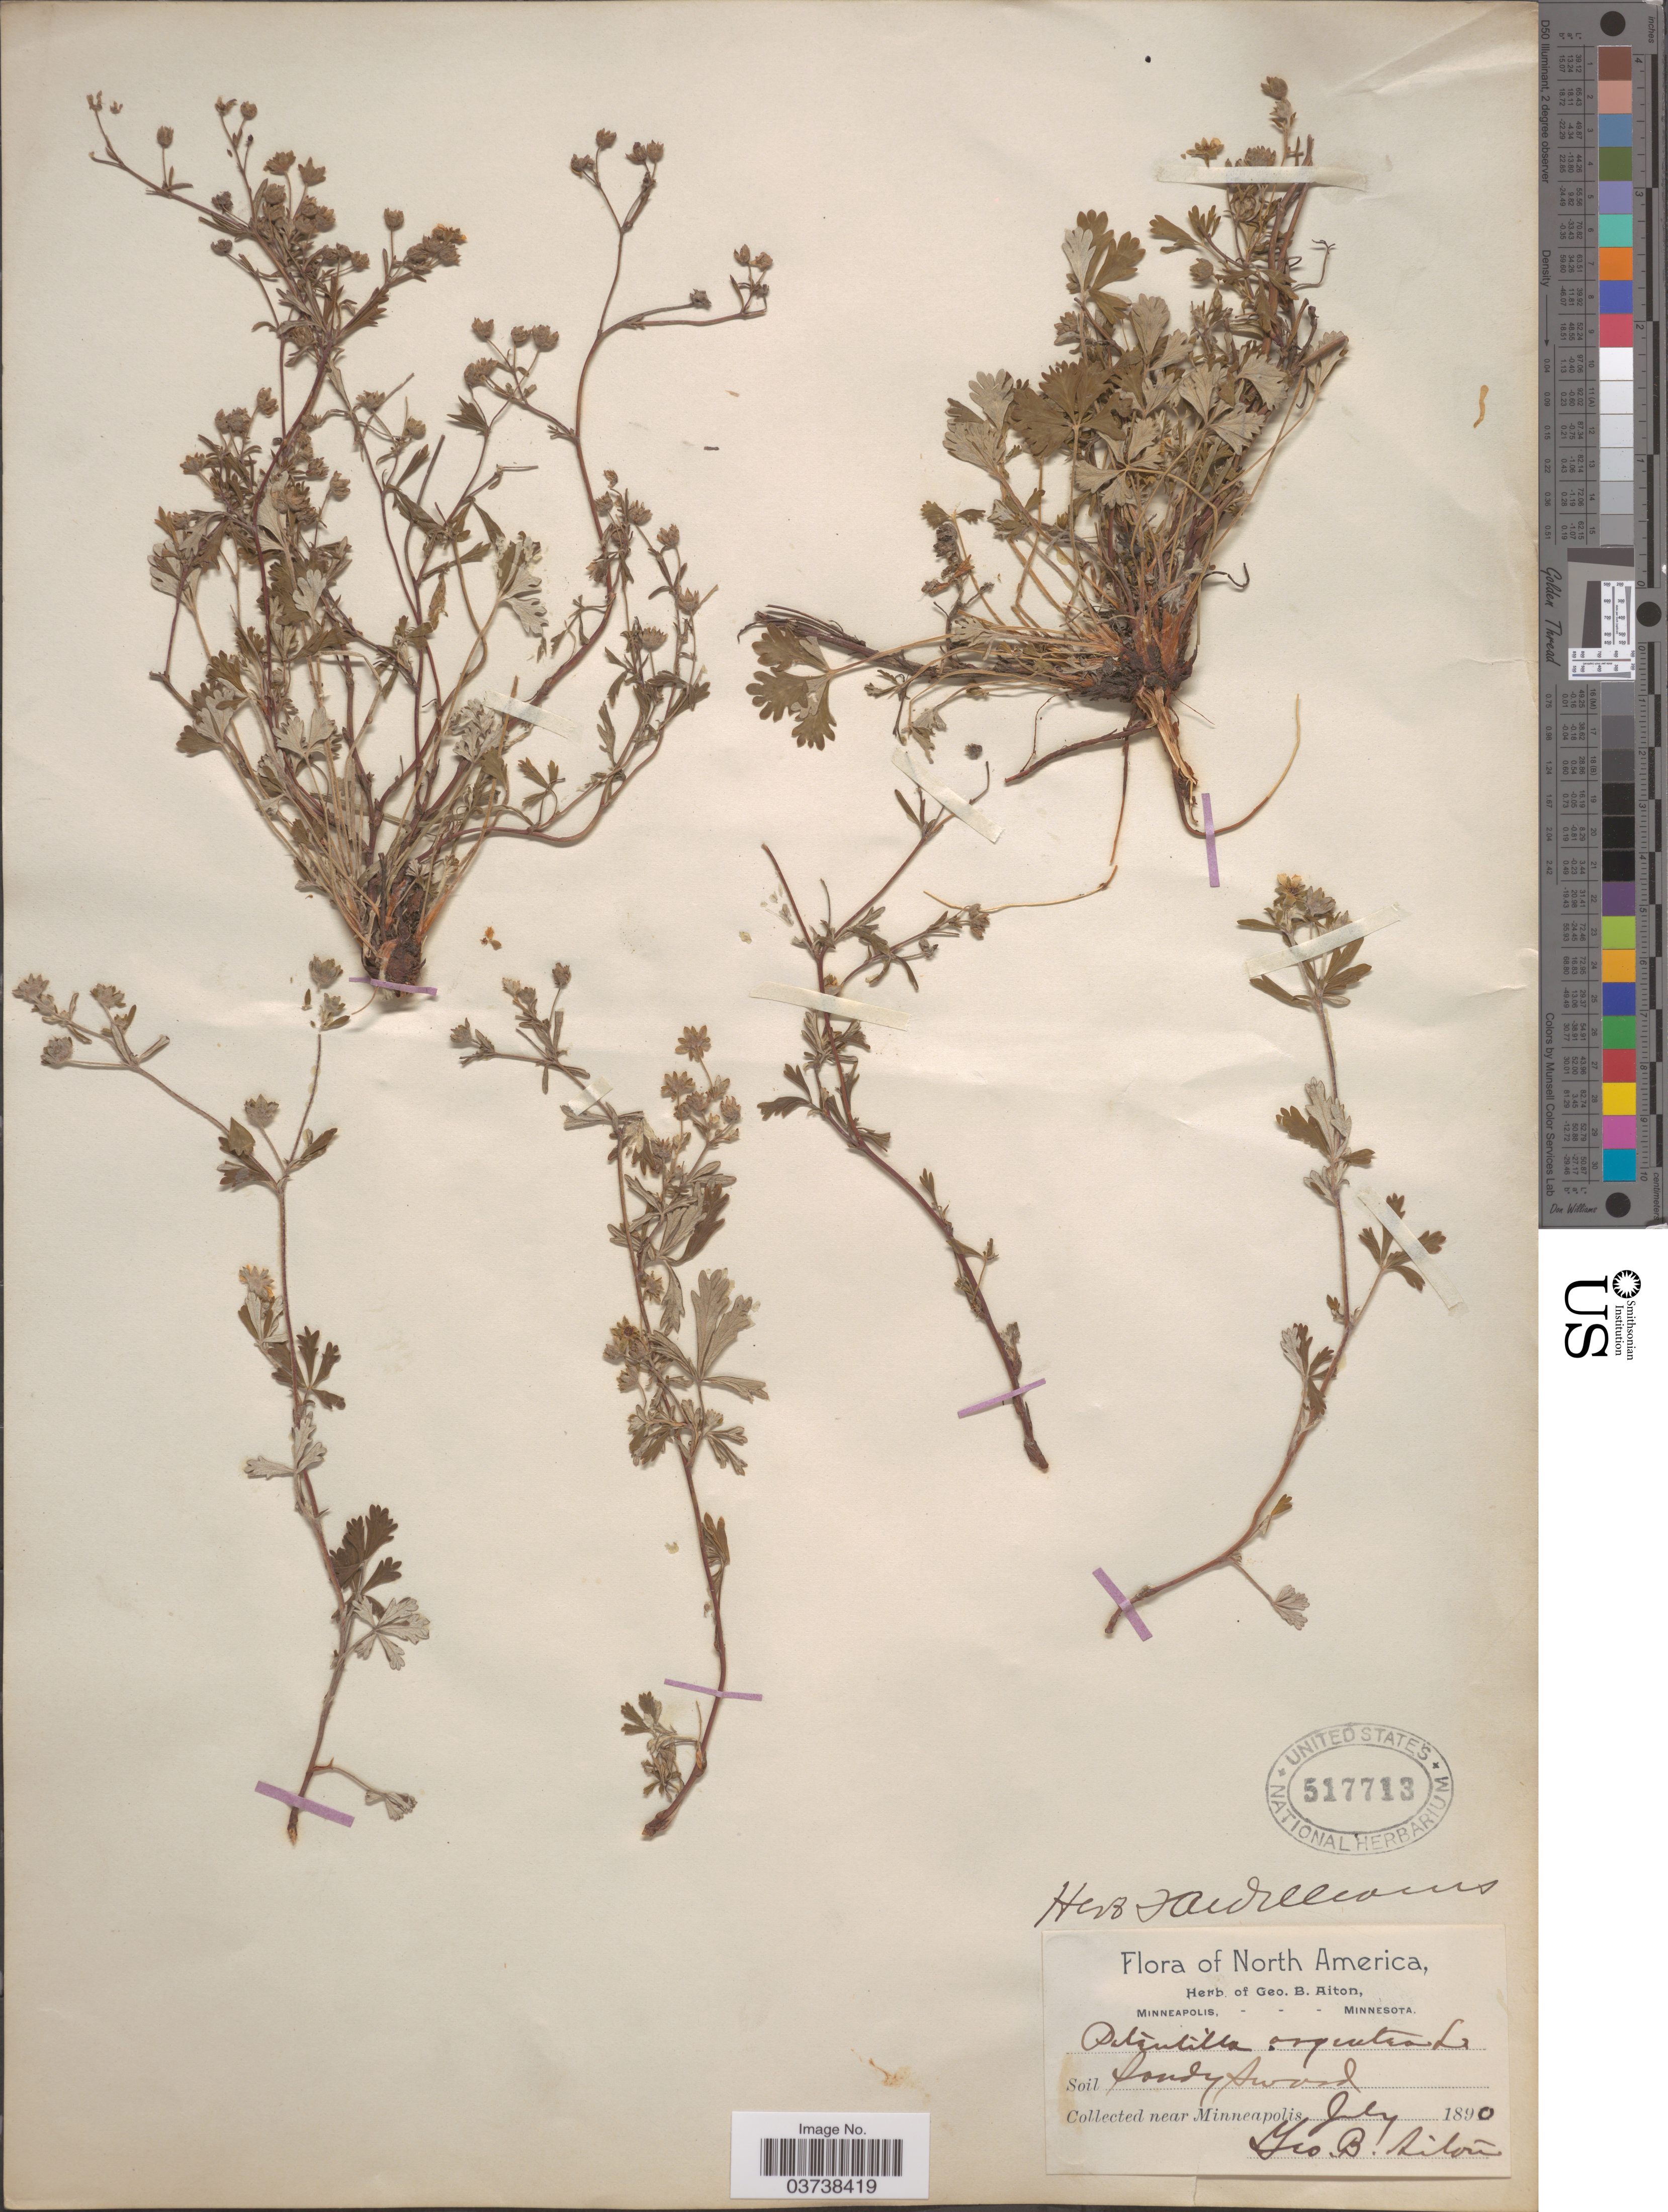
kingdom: Plantae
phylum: Tracheophyta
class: Magnoliopsida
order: Rosales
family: Rosaceae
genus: Potentilla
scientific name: Potentilla argentea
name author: L.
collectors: G. B. Aiton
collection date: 1890-07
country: United States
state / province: Minnesota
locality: Near Minneapolis.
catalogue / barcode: US 517713